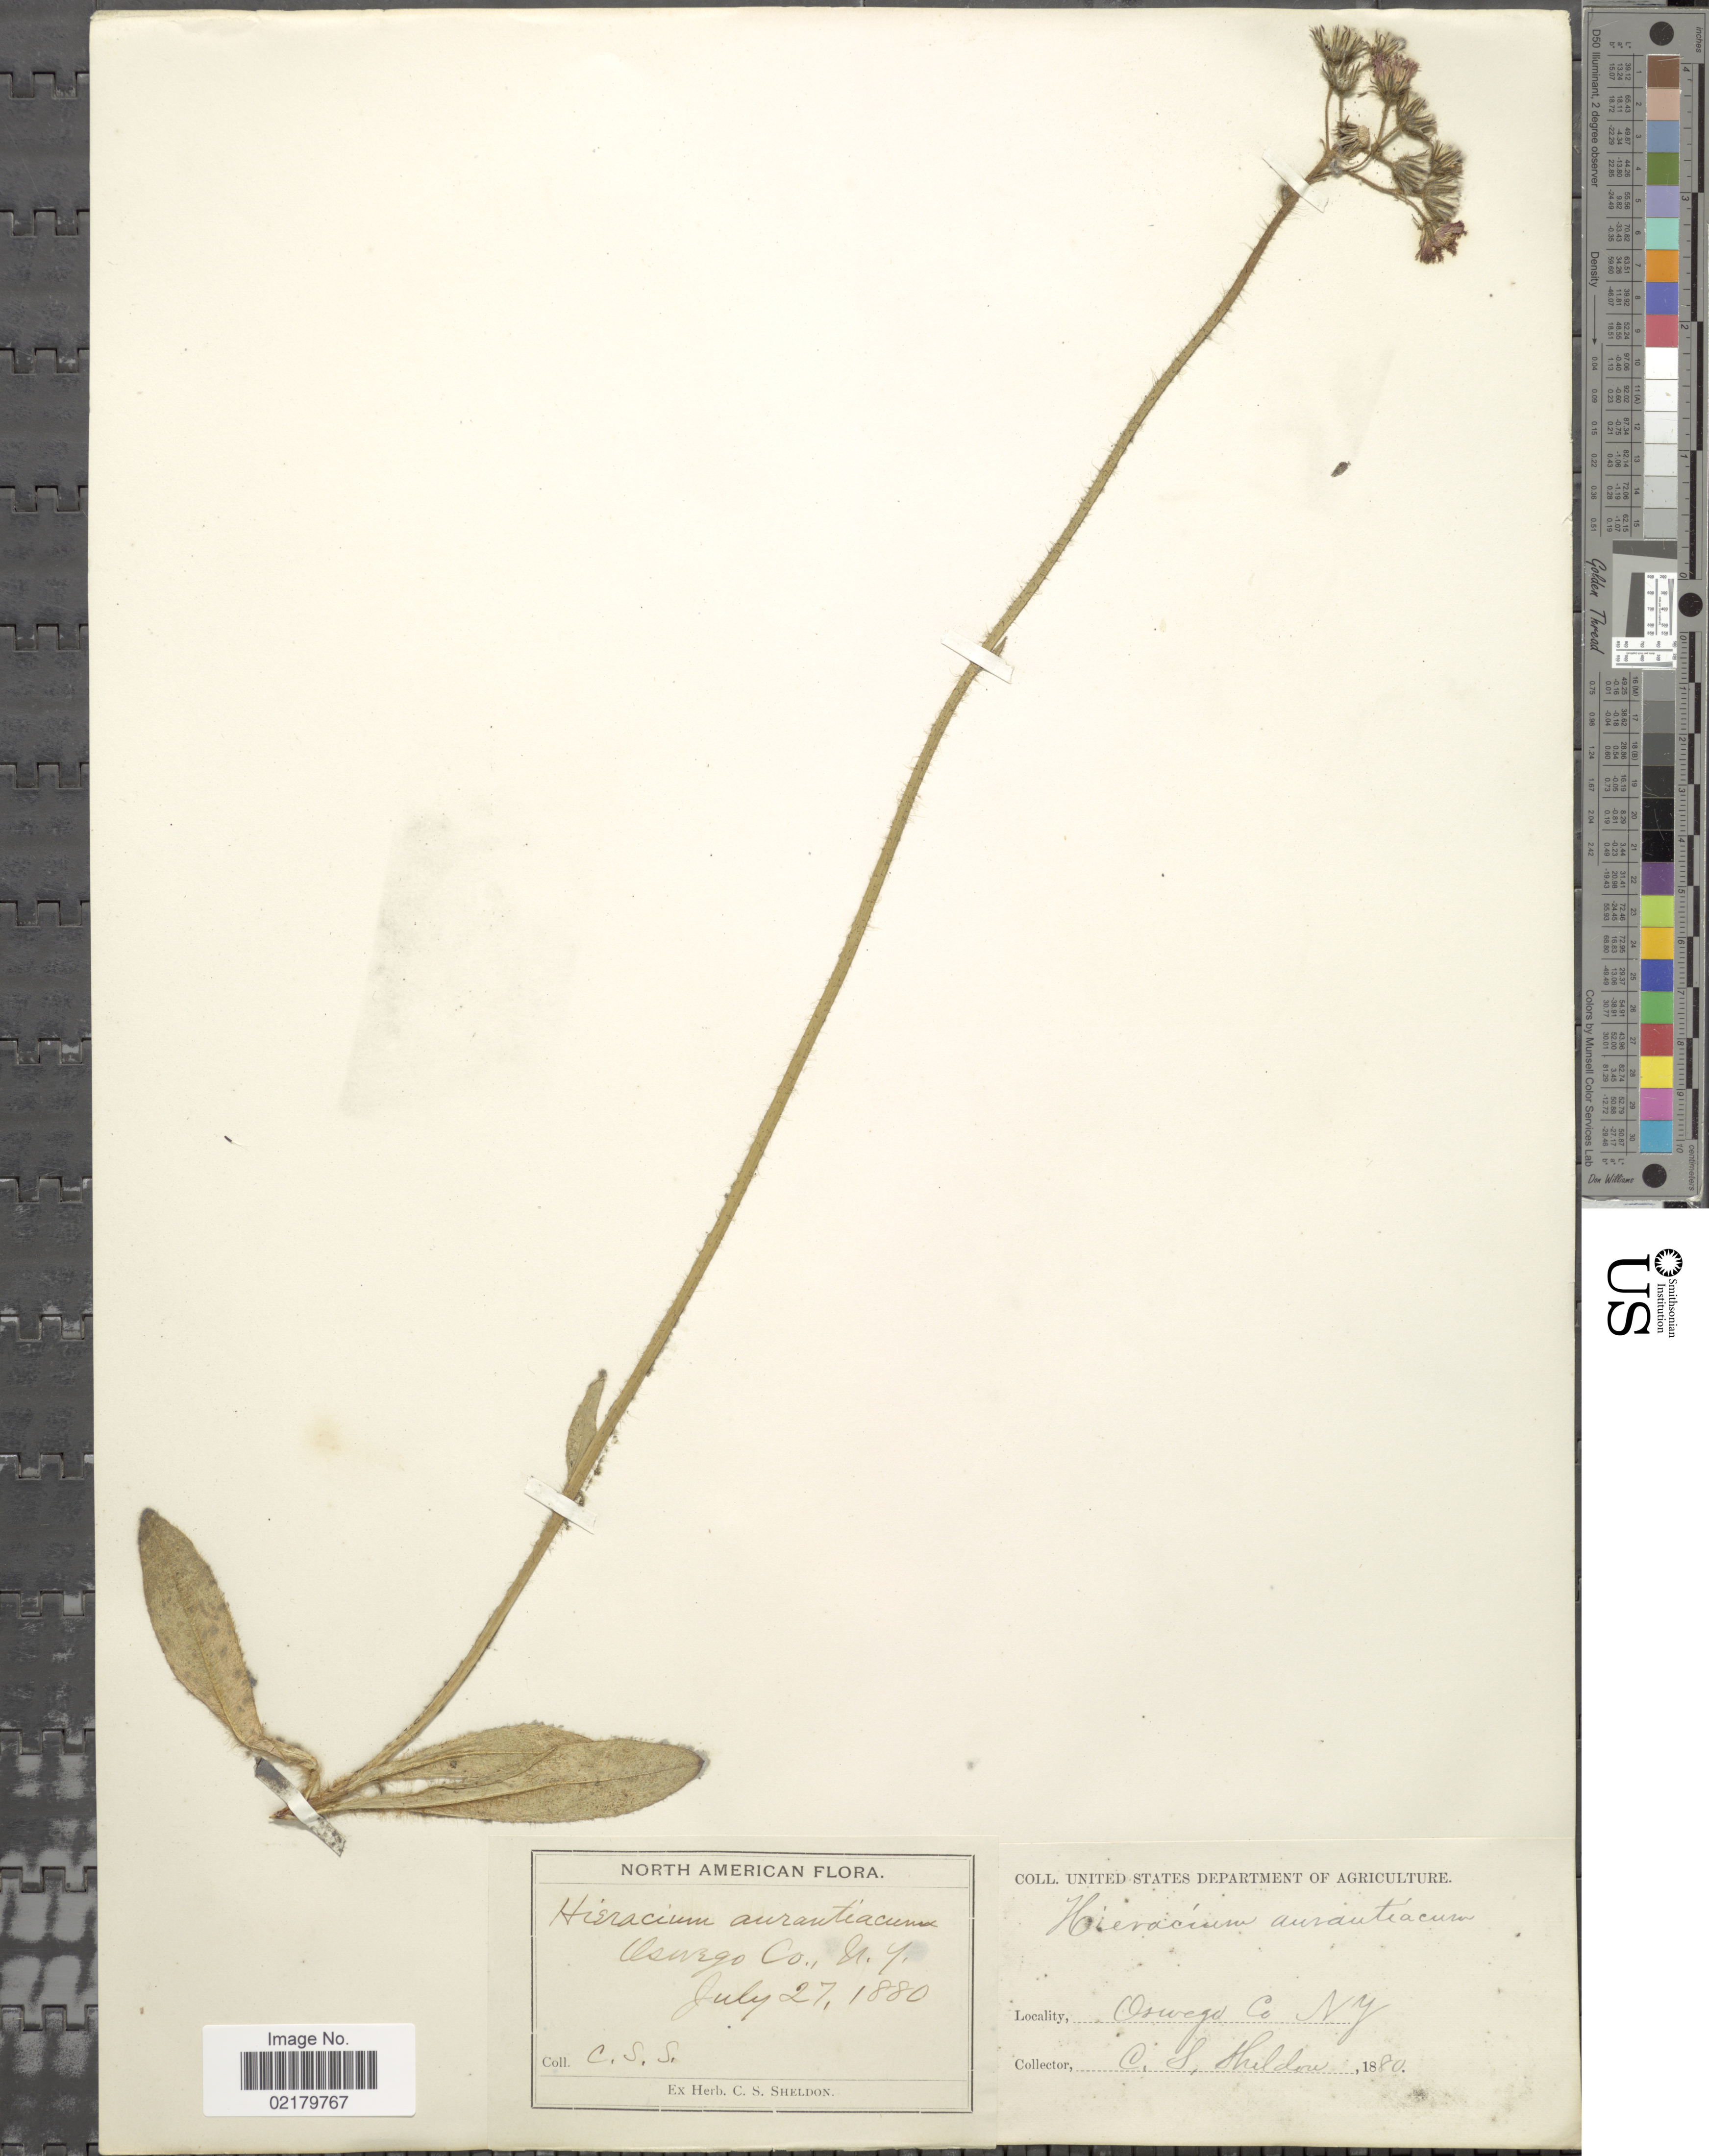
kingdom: Plantae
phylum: Tracheophyta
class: Magnoliopsida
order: Asterales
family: Asteraceae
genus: Pilosella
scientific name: Pilosella aurantiaca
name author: (L.) F.W. Schultz & Sch. Bip.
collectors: C. S. Sheldon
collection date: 1880-07-27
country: United States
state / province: New York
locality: Oswego Co.